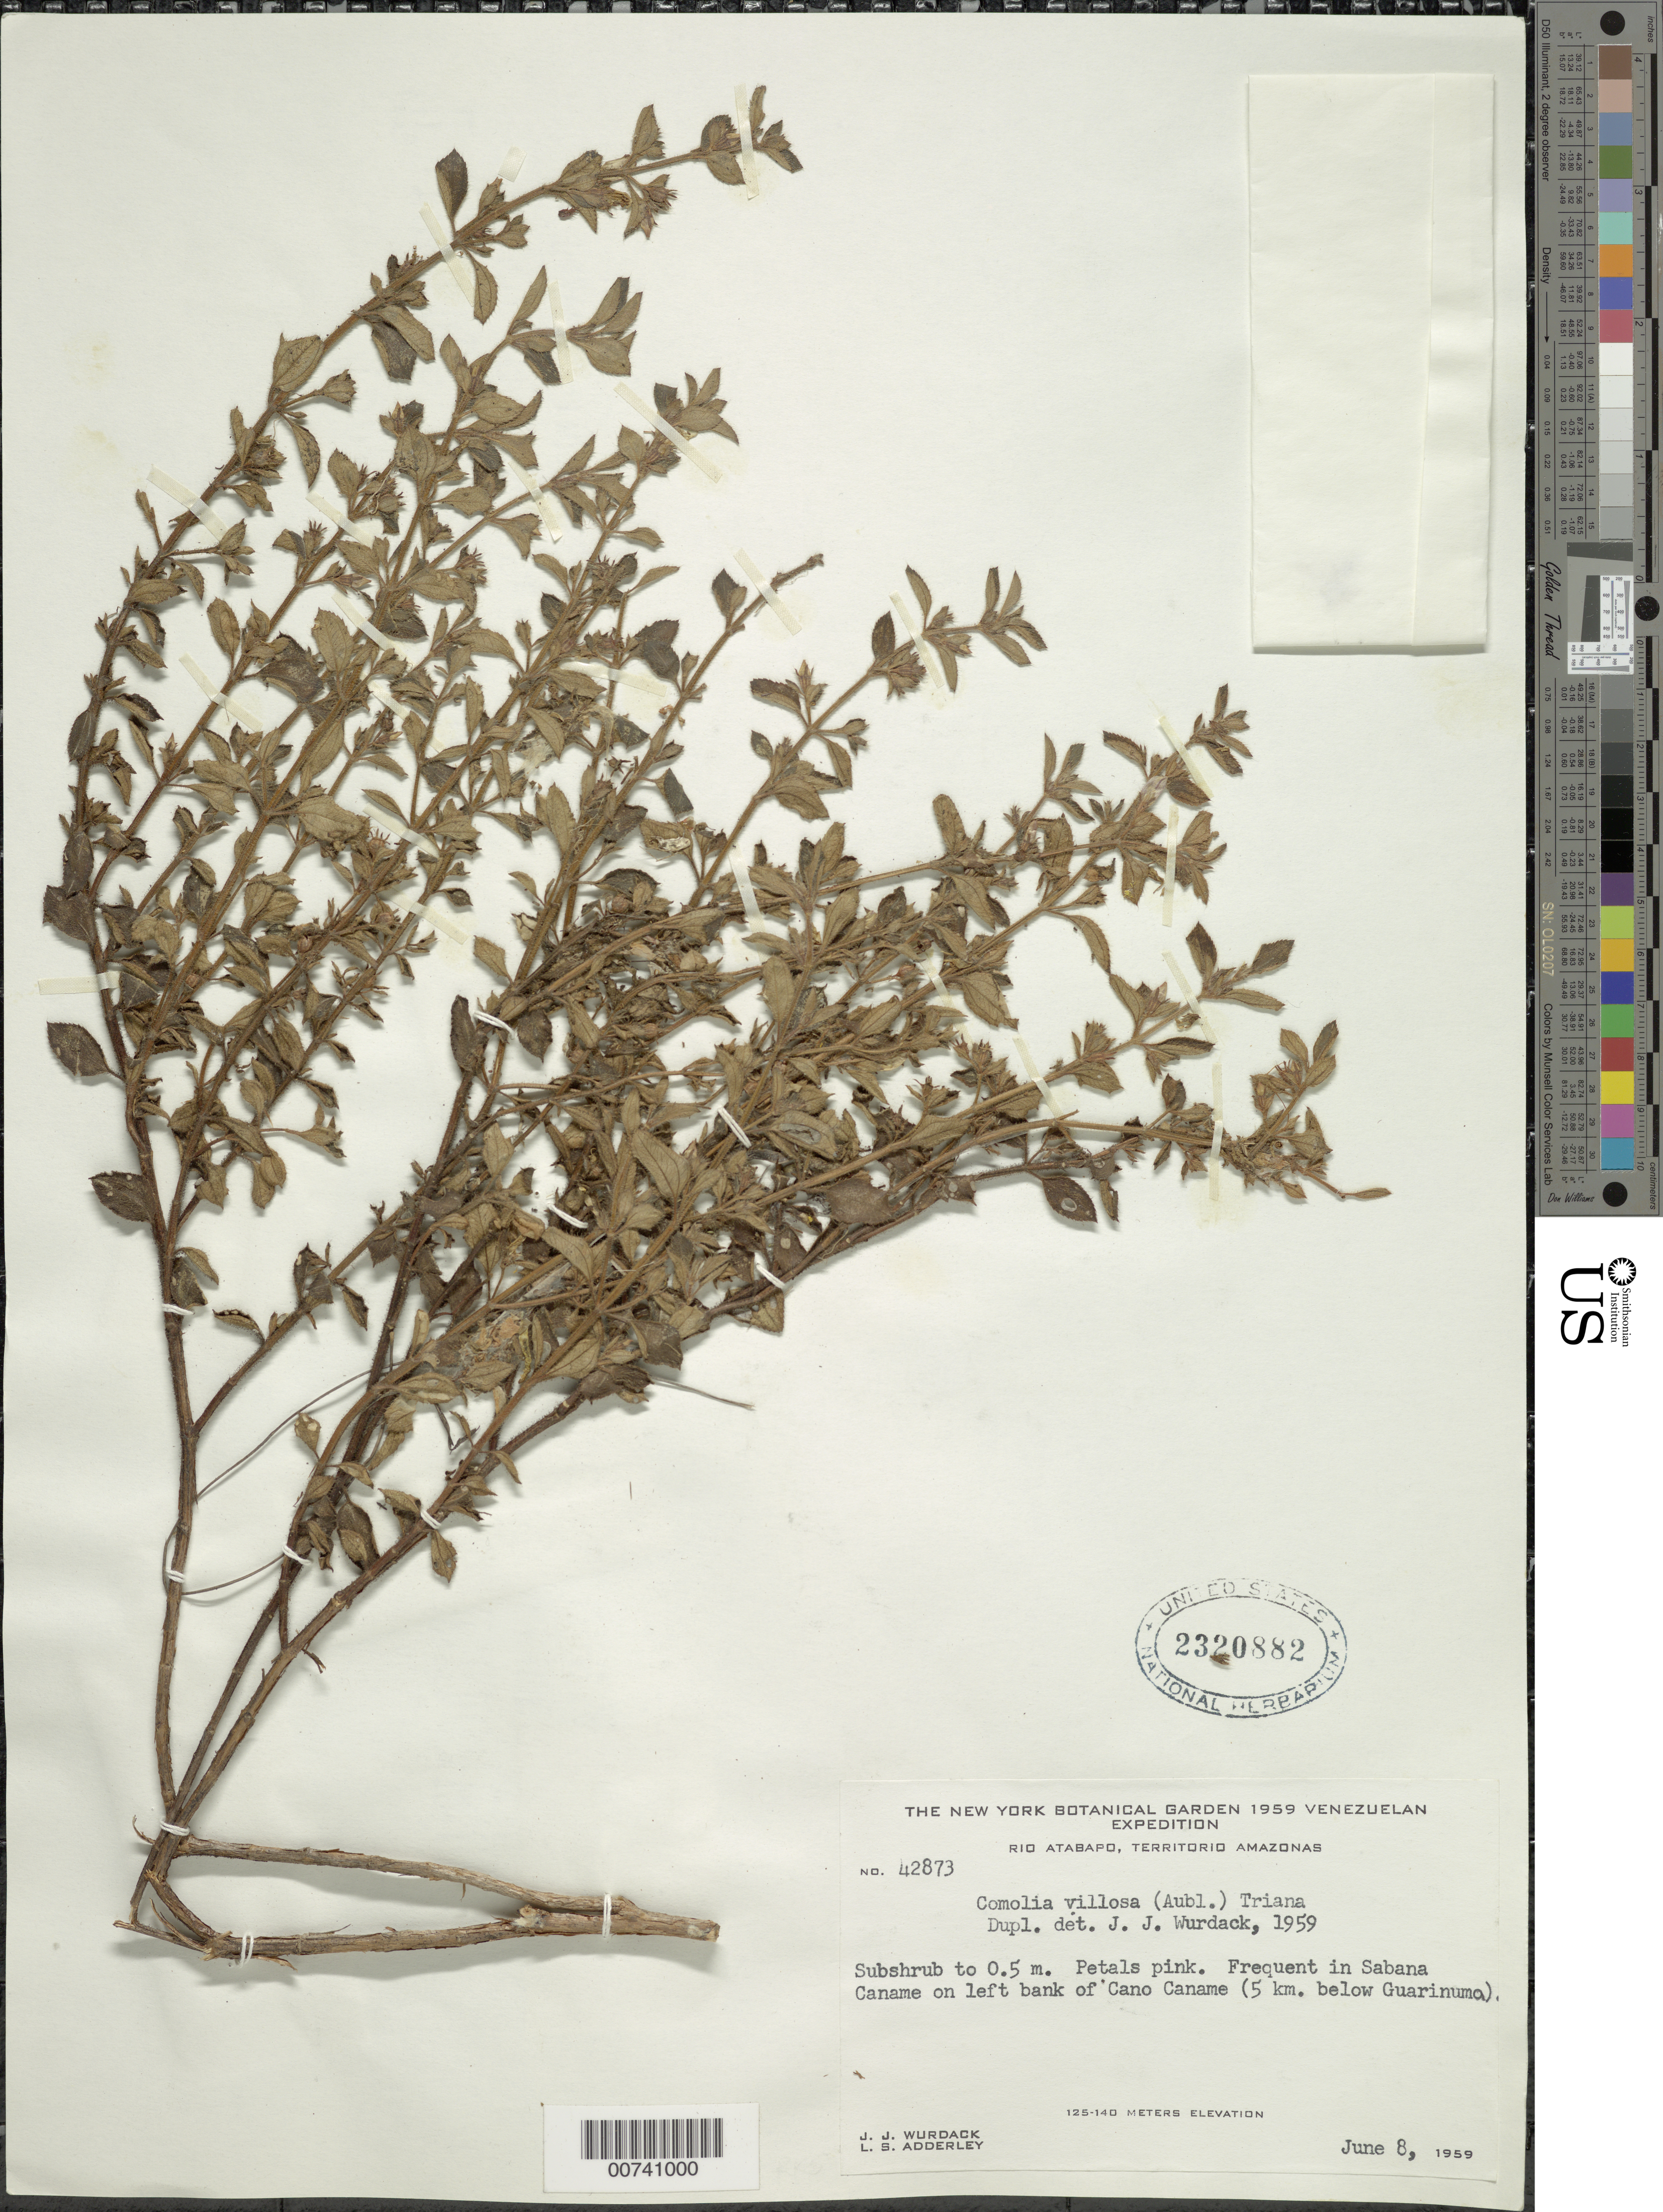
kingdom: Plantae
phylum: Tracheophyta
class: Magnoliopsida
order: Myrtales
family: Melastomataceae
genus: Comolia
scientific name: Comolia villosa var. glabrior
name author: Cogn.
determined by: Nunes da Silva, Diego, (RB), Jardim Botanico do Rio de Janeiro - Herbario (BRAZIL)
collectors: J. J. Wurdack & L. S. Adderley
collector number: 42873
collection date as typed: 8-Jun-59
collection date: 1959-06-08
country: Venezuela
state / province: Amazonas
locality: Sabana Caname, Caño Caname, 5 km below Guarinumo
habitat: Savanna; left bank of caño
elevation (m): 125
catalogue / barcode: US 2320882